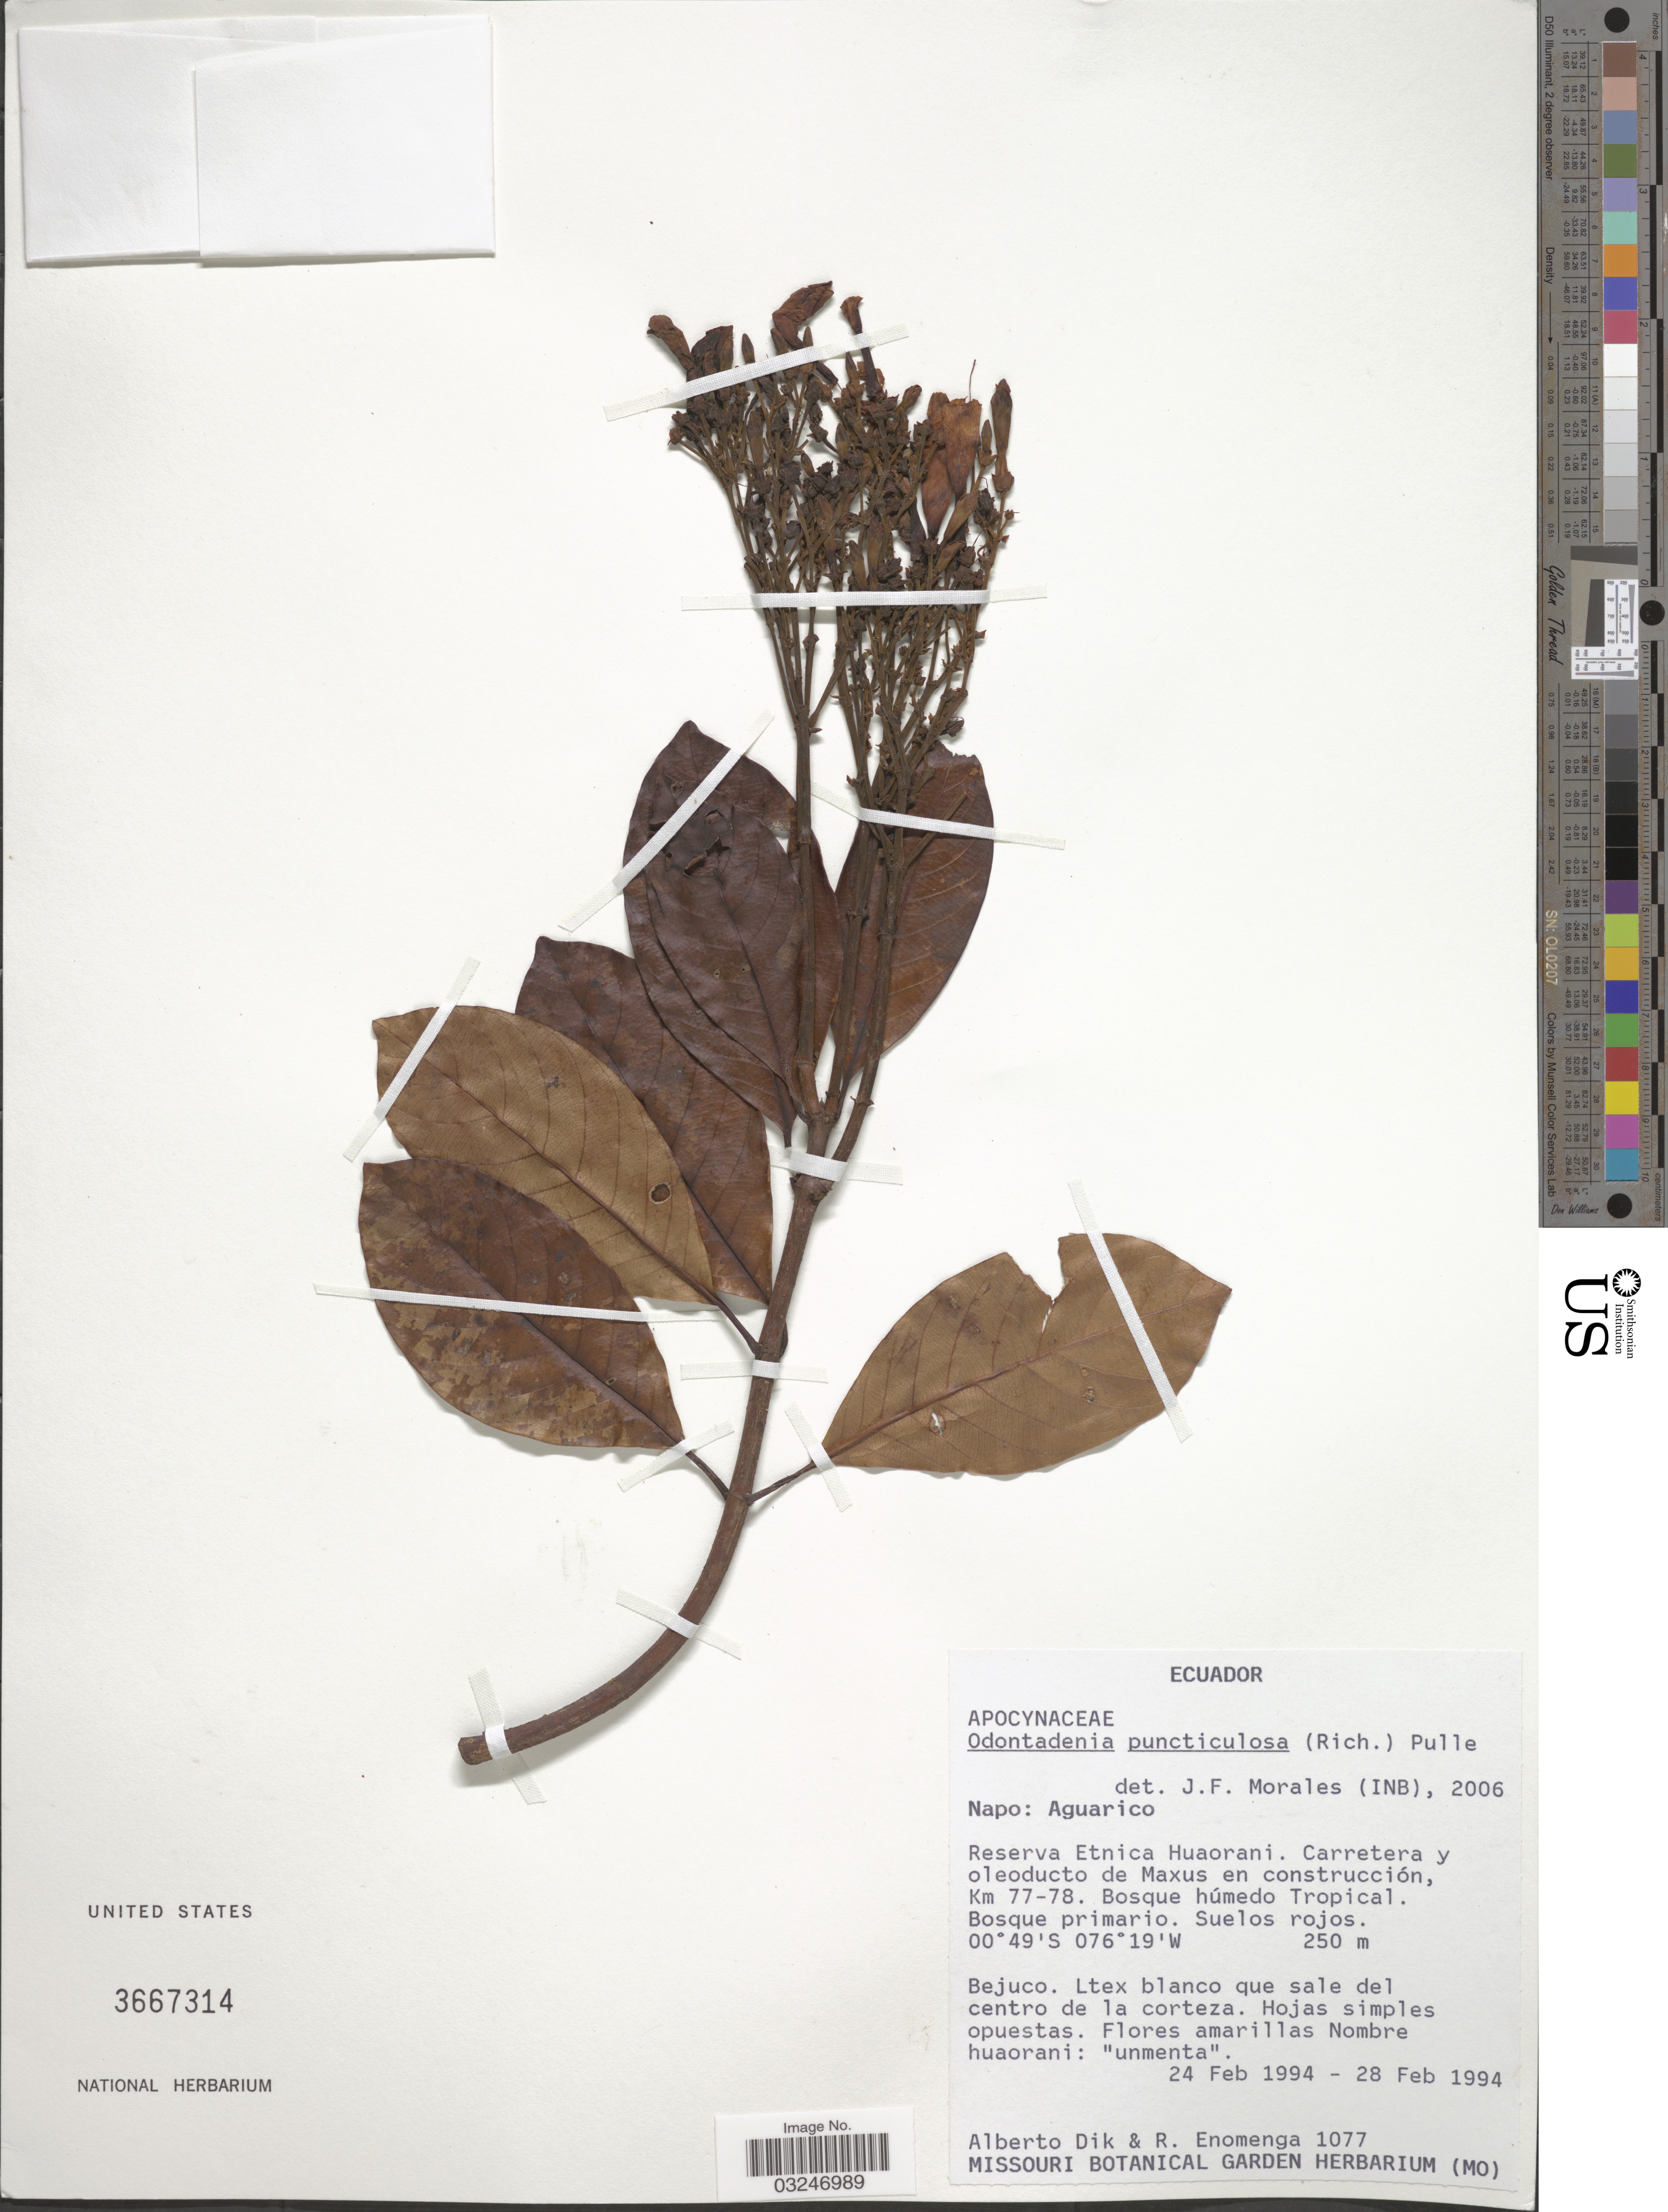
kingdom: Plantae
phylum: Tracheophyta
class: Magnoliopsida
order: Gentianales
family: Apocynaceae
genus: Odontadenia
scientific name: Odontadenia puncticulosa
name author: (Rich.) Pulle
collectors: A. Dik & R. Enomenga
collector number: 1077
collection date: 1994-02-24/1994-02-28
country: Ecuador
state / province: Napo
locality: Aguarico. Reserva Etnica Huaorani. Carretera y oleoducto de Maxus en construcción, Km 77-78.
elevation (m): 250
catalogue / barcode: US 3667314